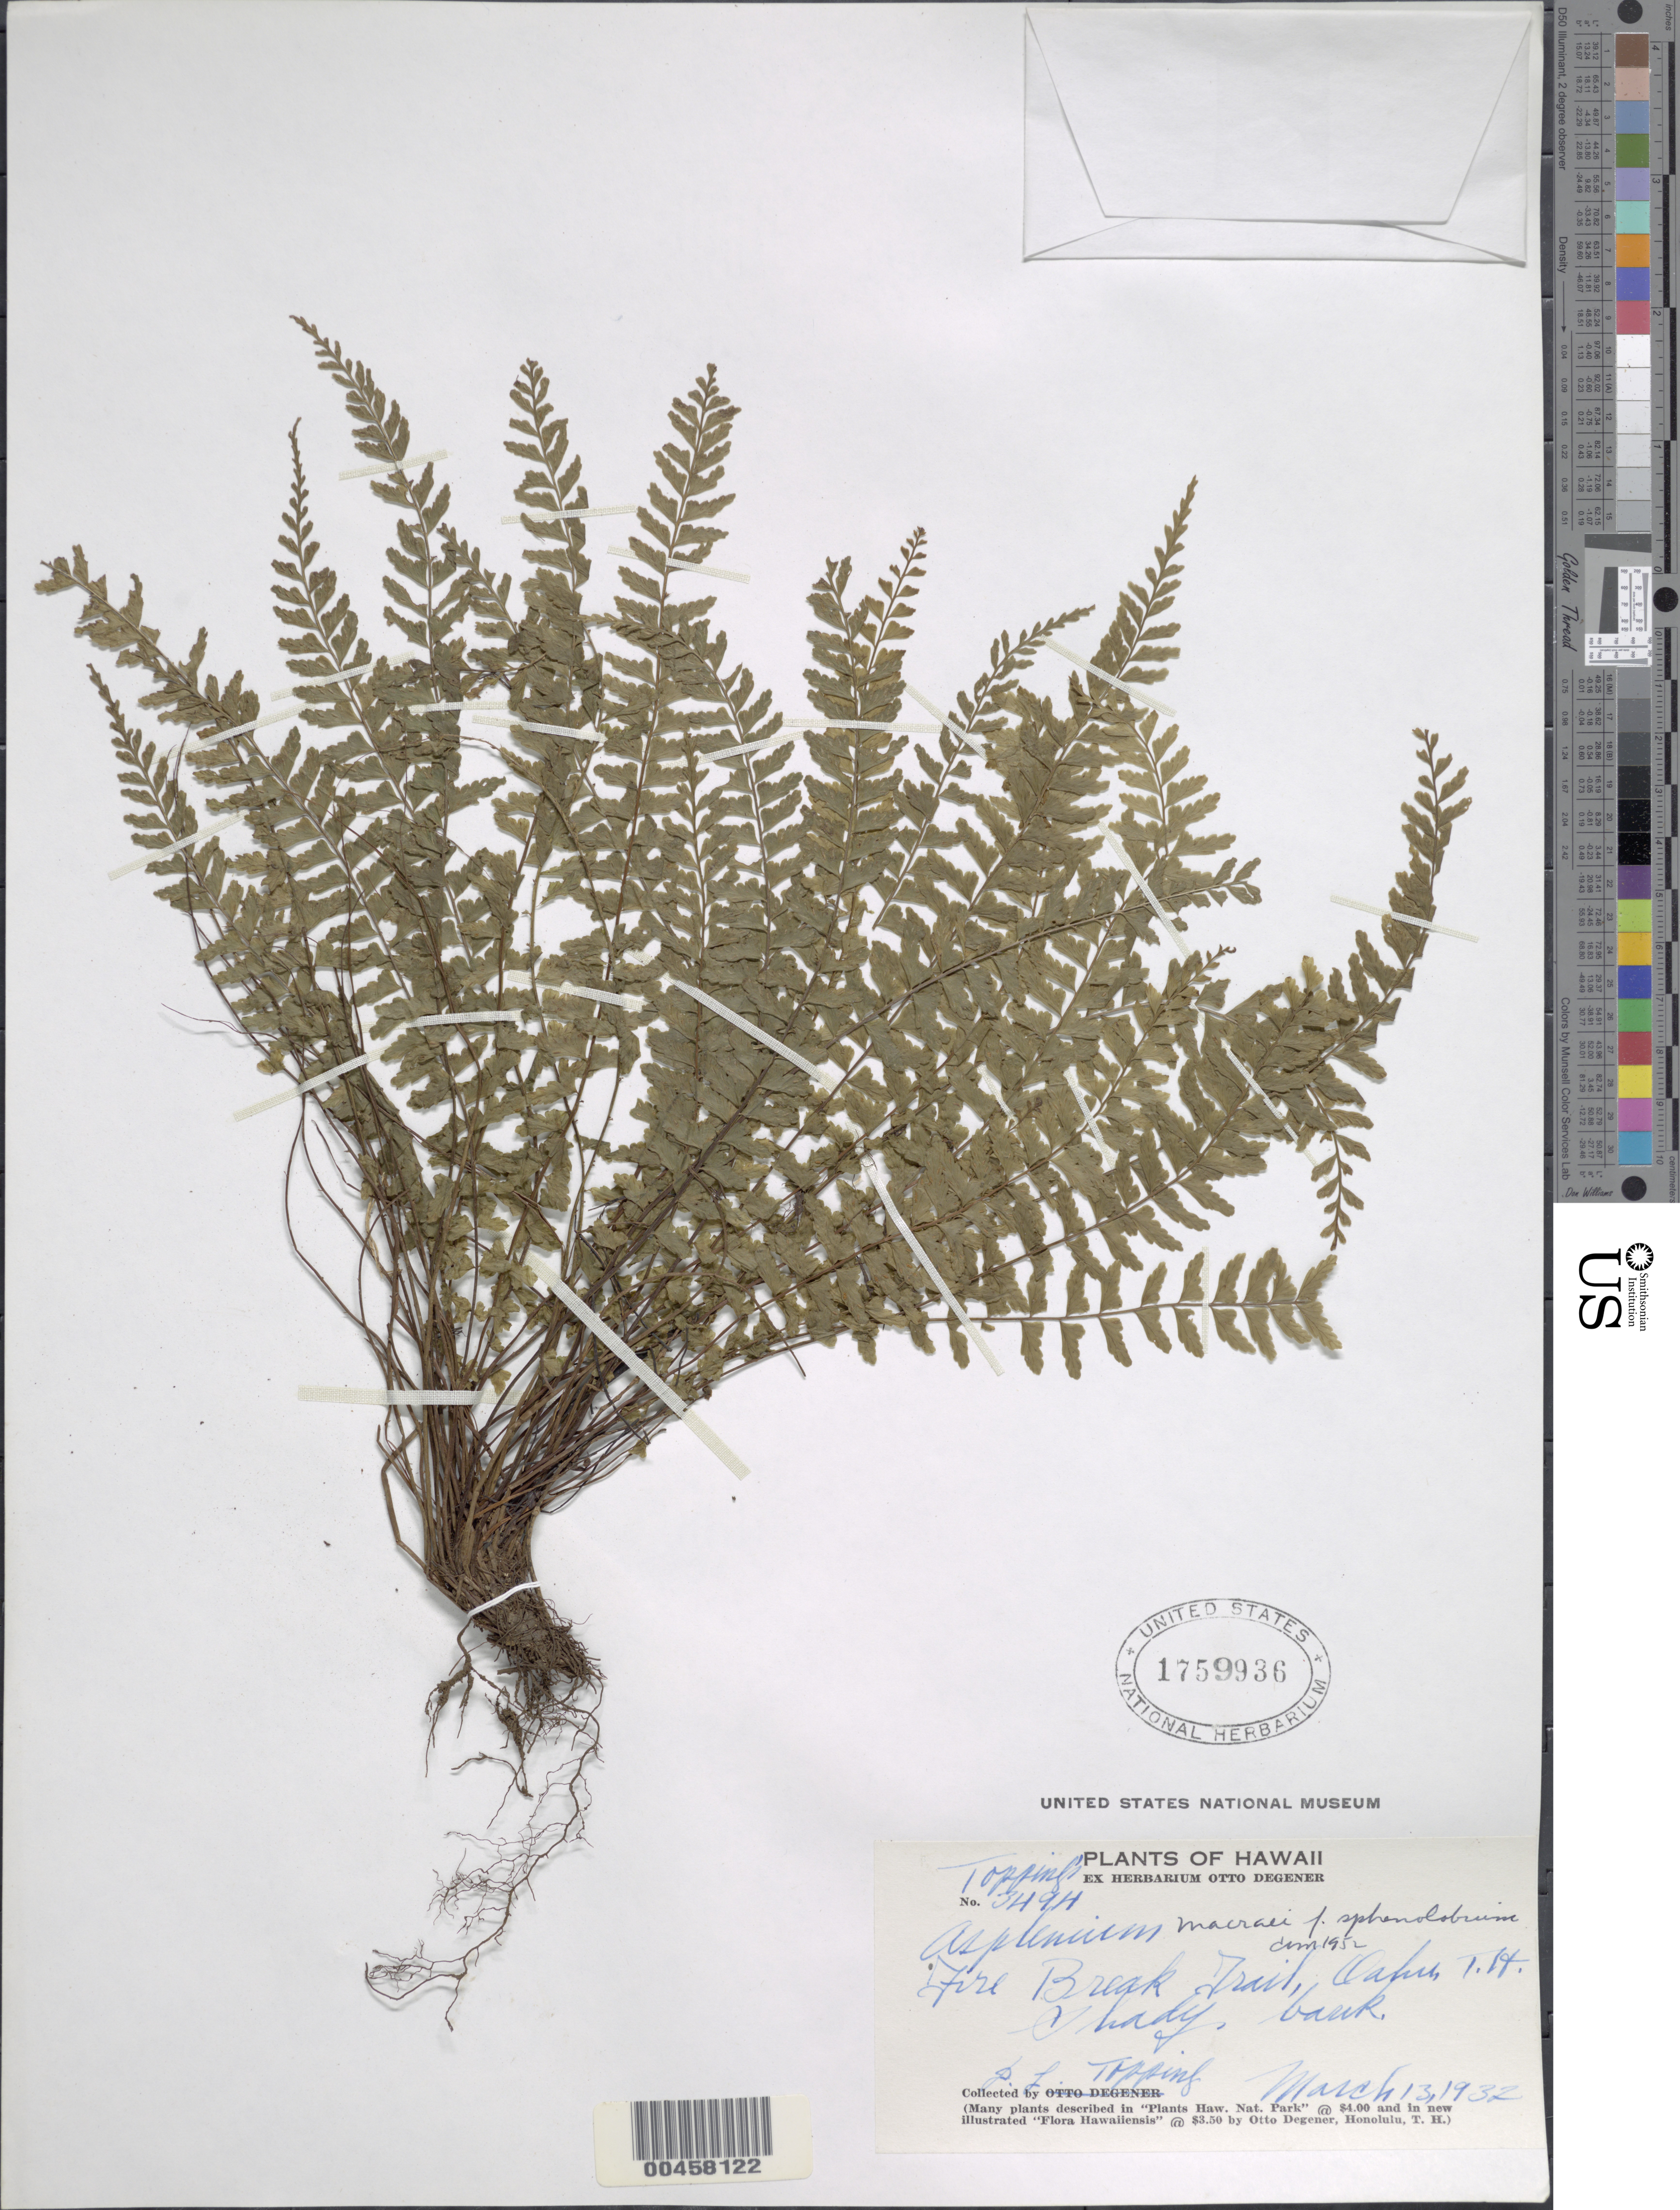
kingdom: Plantae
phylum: Tracheophyta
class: Polypodiopsida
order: Polypodiales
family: Aspleniaceae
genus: Asplenium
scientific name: Asplenium macraei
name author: Hook. & Grev.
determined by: Wagner, W. L., (BOT), Smithsonian Institution - National Museum of Natural History (UNITED STATES)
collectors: D. L. Topping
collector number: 3494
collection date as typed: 13 Mar 1932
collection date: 1932-03-13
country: United States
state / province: Hawaii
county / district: Honolulu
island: Oahu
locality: Fire Break Trail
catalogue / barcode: US 1759936